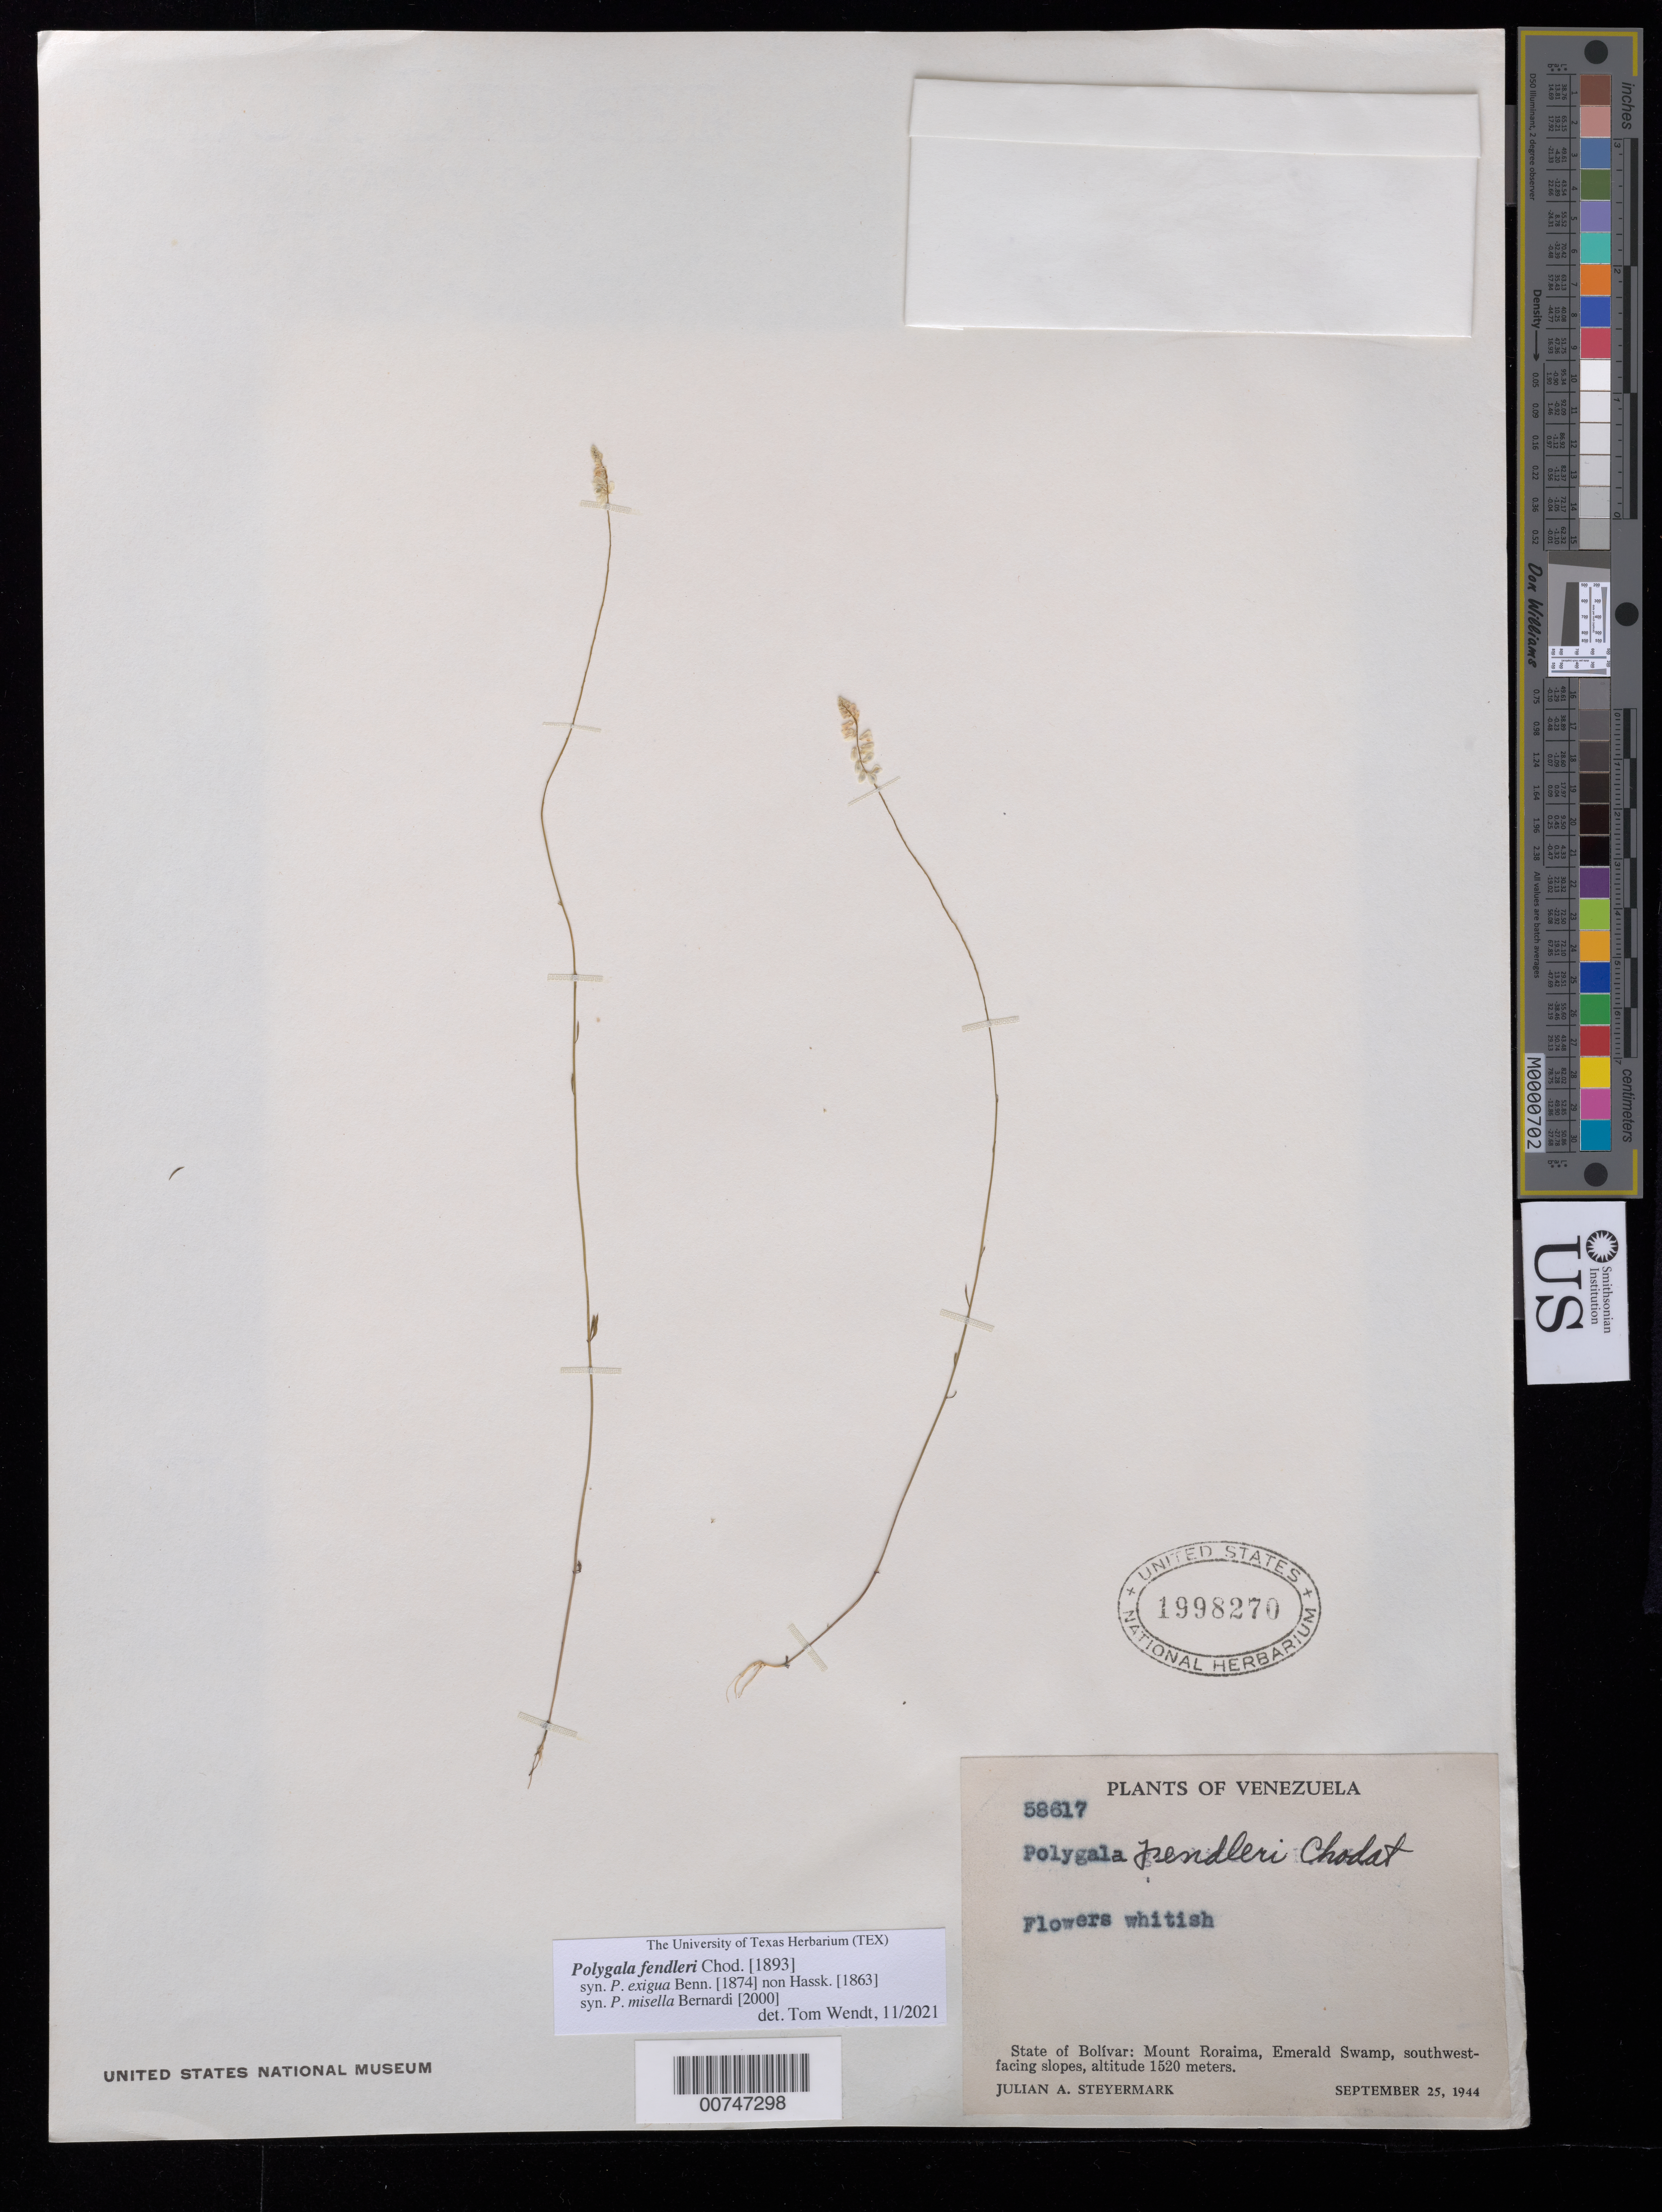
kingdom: Plantae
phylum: Tracheophyta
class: Magnoliopsida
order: Fabales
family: Polygalaceae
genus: Polygala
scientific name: Polygala fendleri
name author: Chodat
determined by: Wendt, Thomas L.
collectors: J. Steyermark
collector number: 58617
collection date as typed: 25-Sep-44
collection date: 1944-09-25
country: Venezuela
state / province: Bolívar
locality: Mt. Roraima, Emerald Swamp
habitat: SW facing slopes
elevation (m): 1520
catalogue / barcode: US 1998270